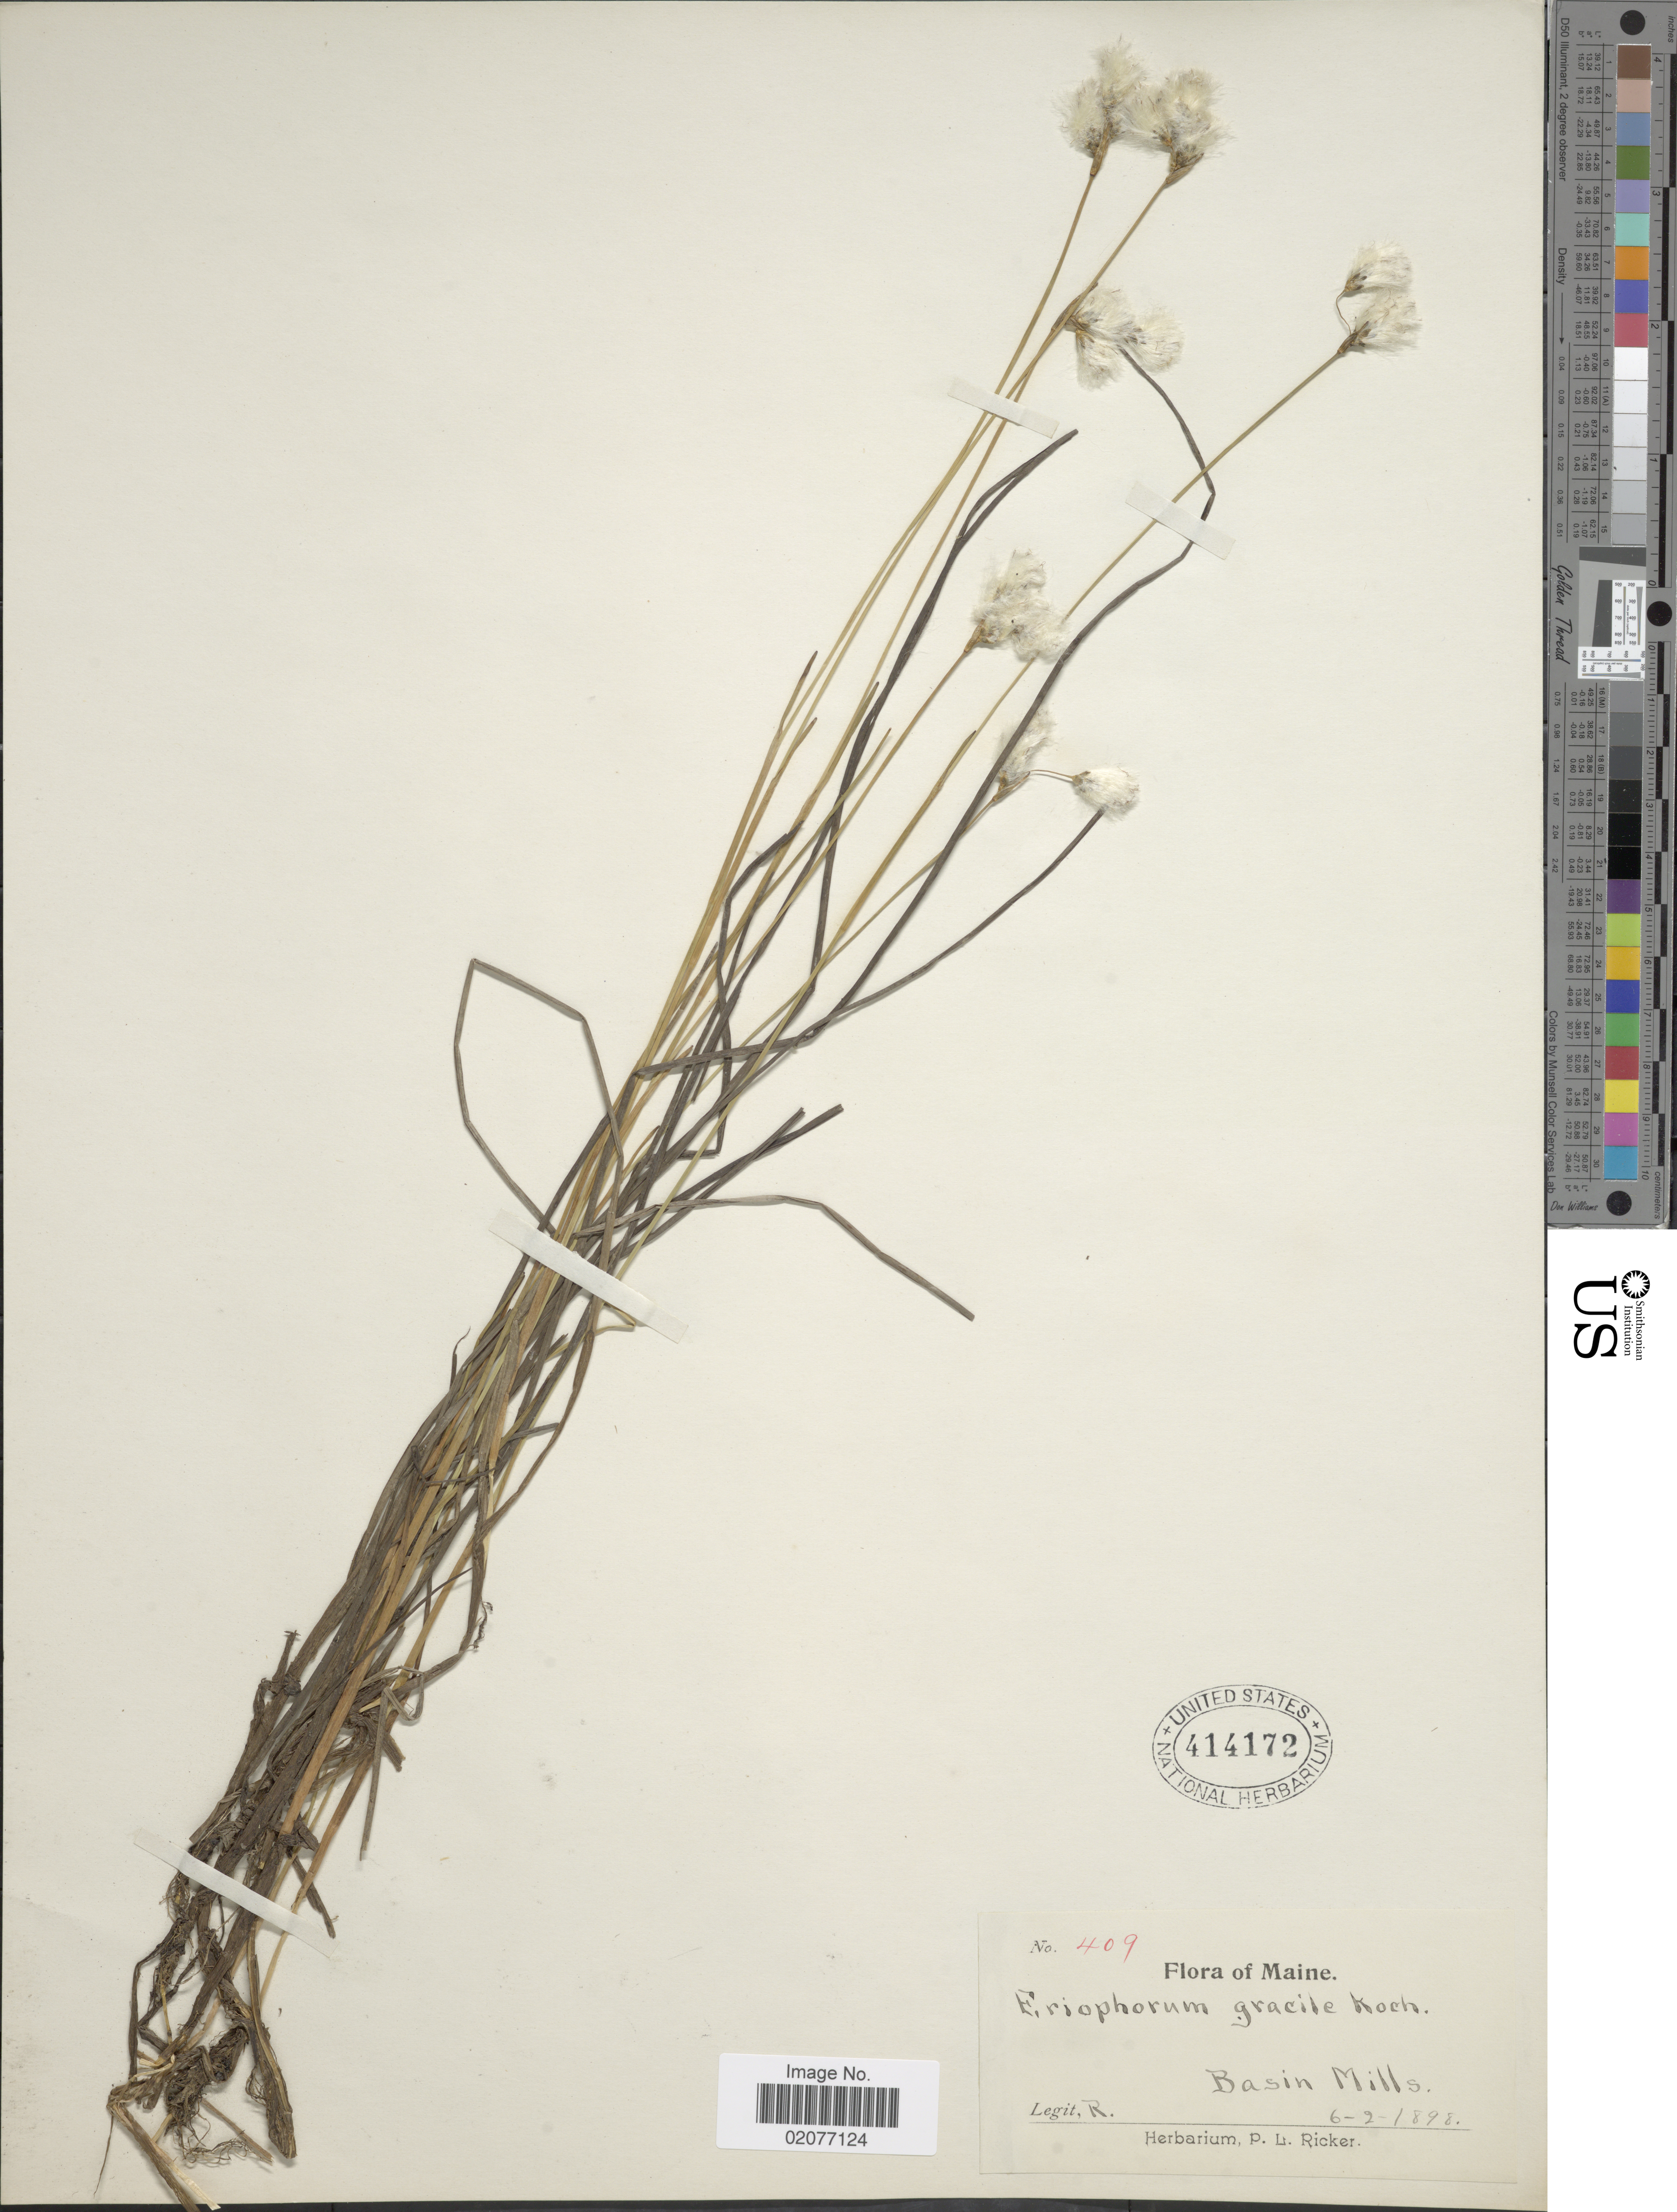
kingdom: Plantae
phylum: Tracheophyta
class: Liliopsida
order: Poales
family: Cyperaceae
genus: Eriophorum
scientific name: Eriophorum gracile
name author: W.D.J. Koch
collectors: P. Ricker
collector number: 409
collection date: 1898-06-02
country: United States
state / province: Maine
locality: Basin Mills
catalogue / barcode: US 414172